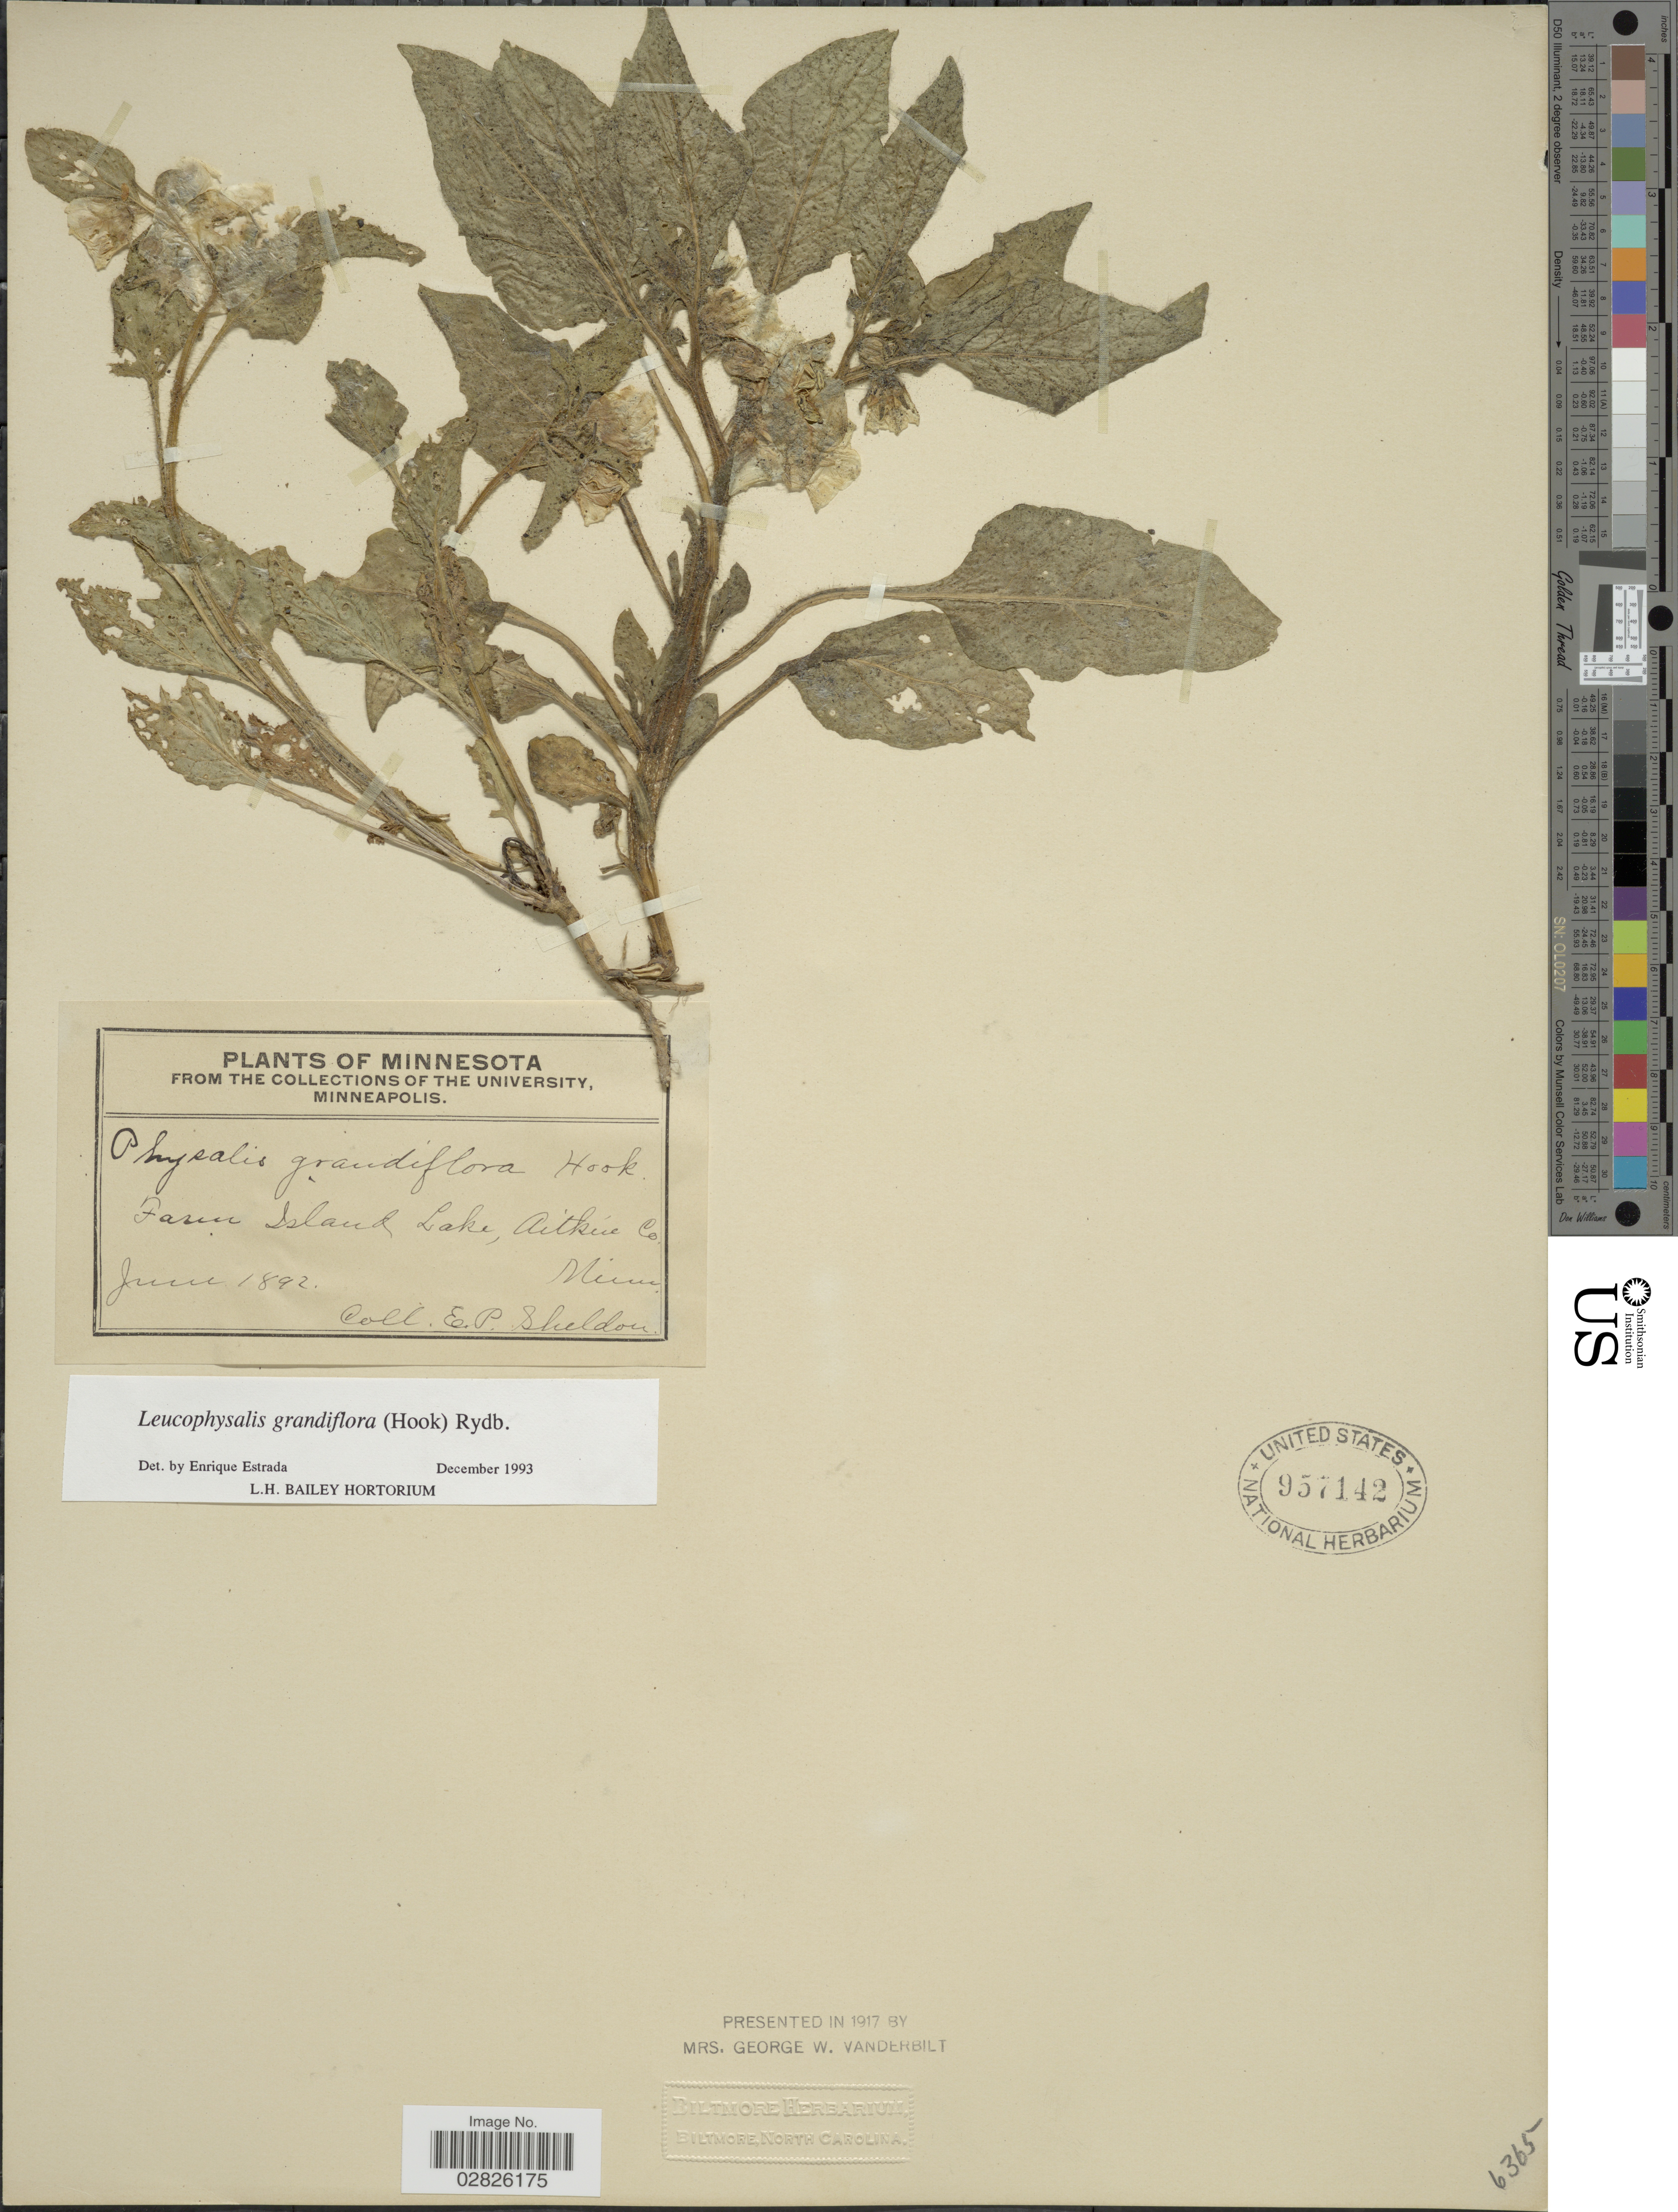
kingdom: Plantae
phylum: Tracheophyta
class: Magnoliopsida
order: Solanales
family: Solanaceae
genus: Leucophysalis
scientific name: Leucophysalis grandiflora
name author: (Hook.) Rydb.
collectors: E. P. Sheldon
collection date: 1892-06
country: United States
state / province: Minnesota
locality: Farm Island Lake, Aitkin Co.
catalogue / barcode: US 957142